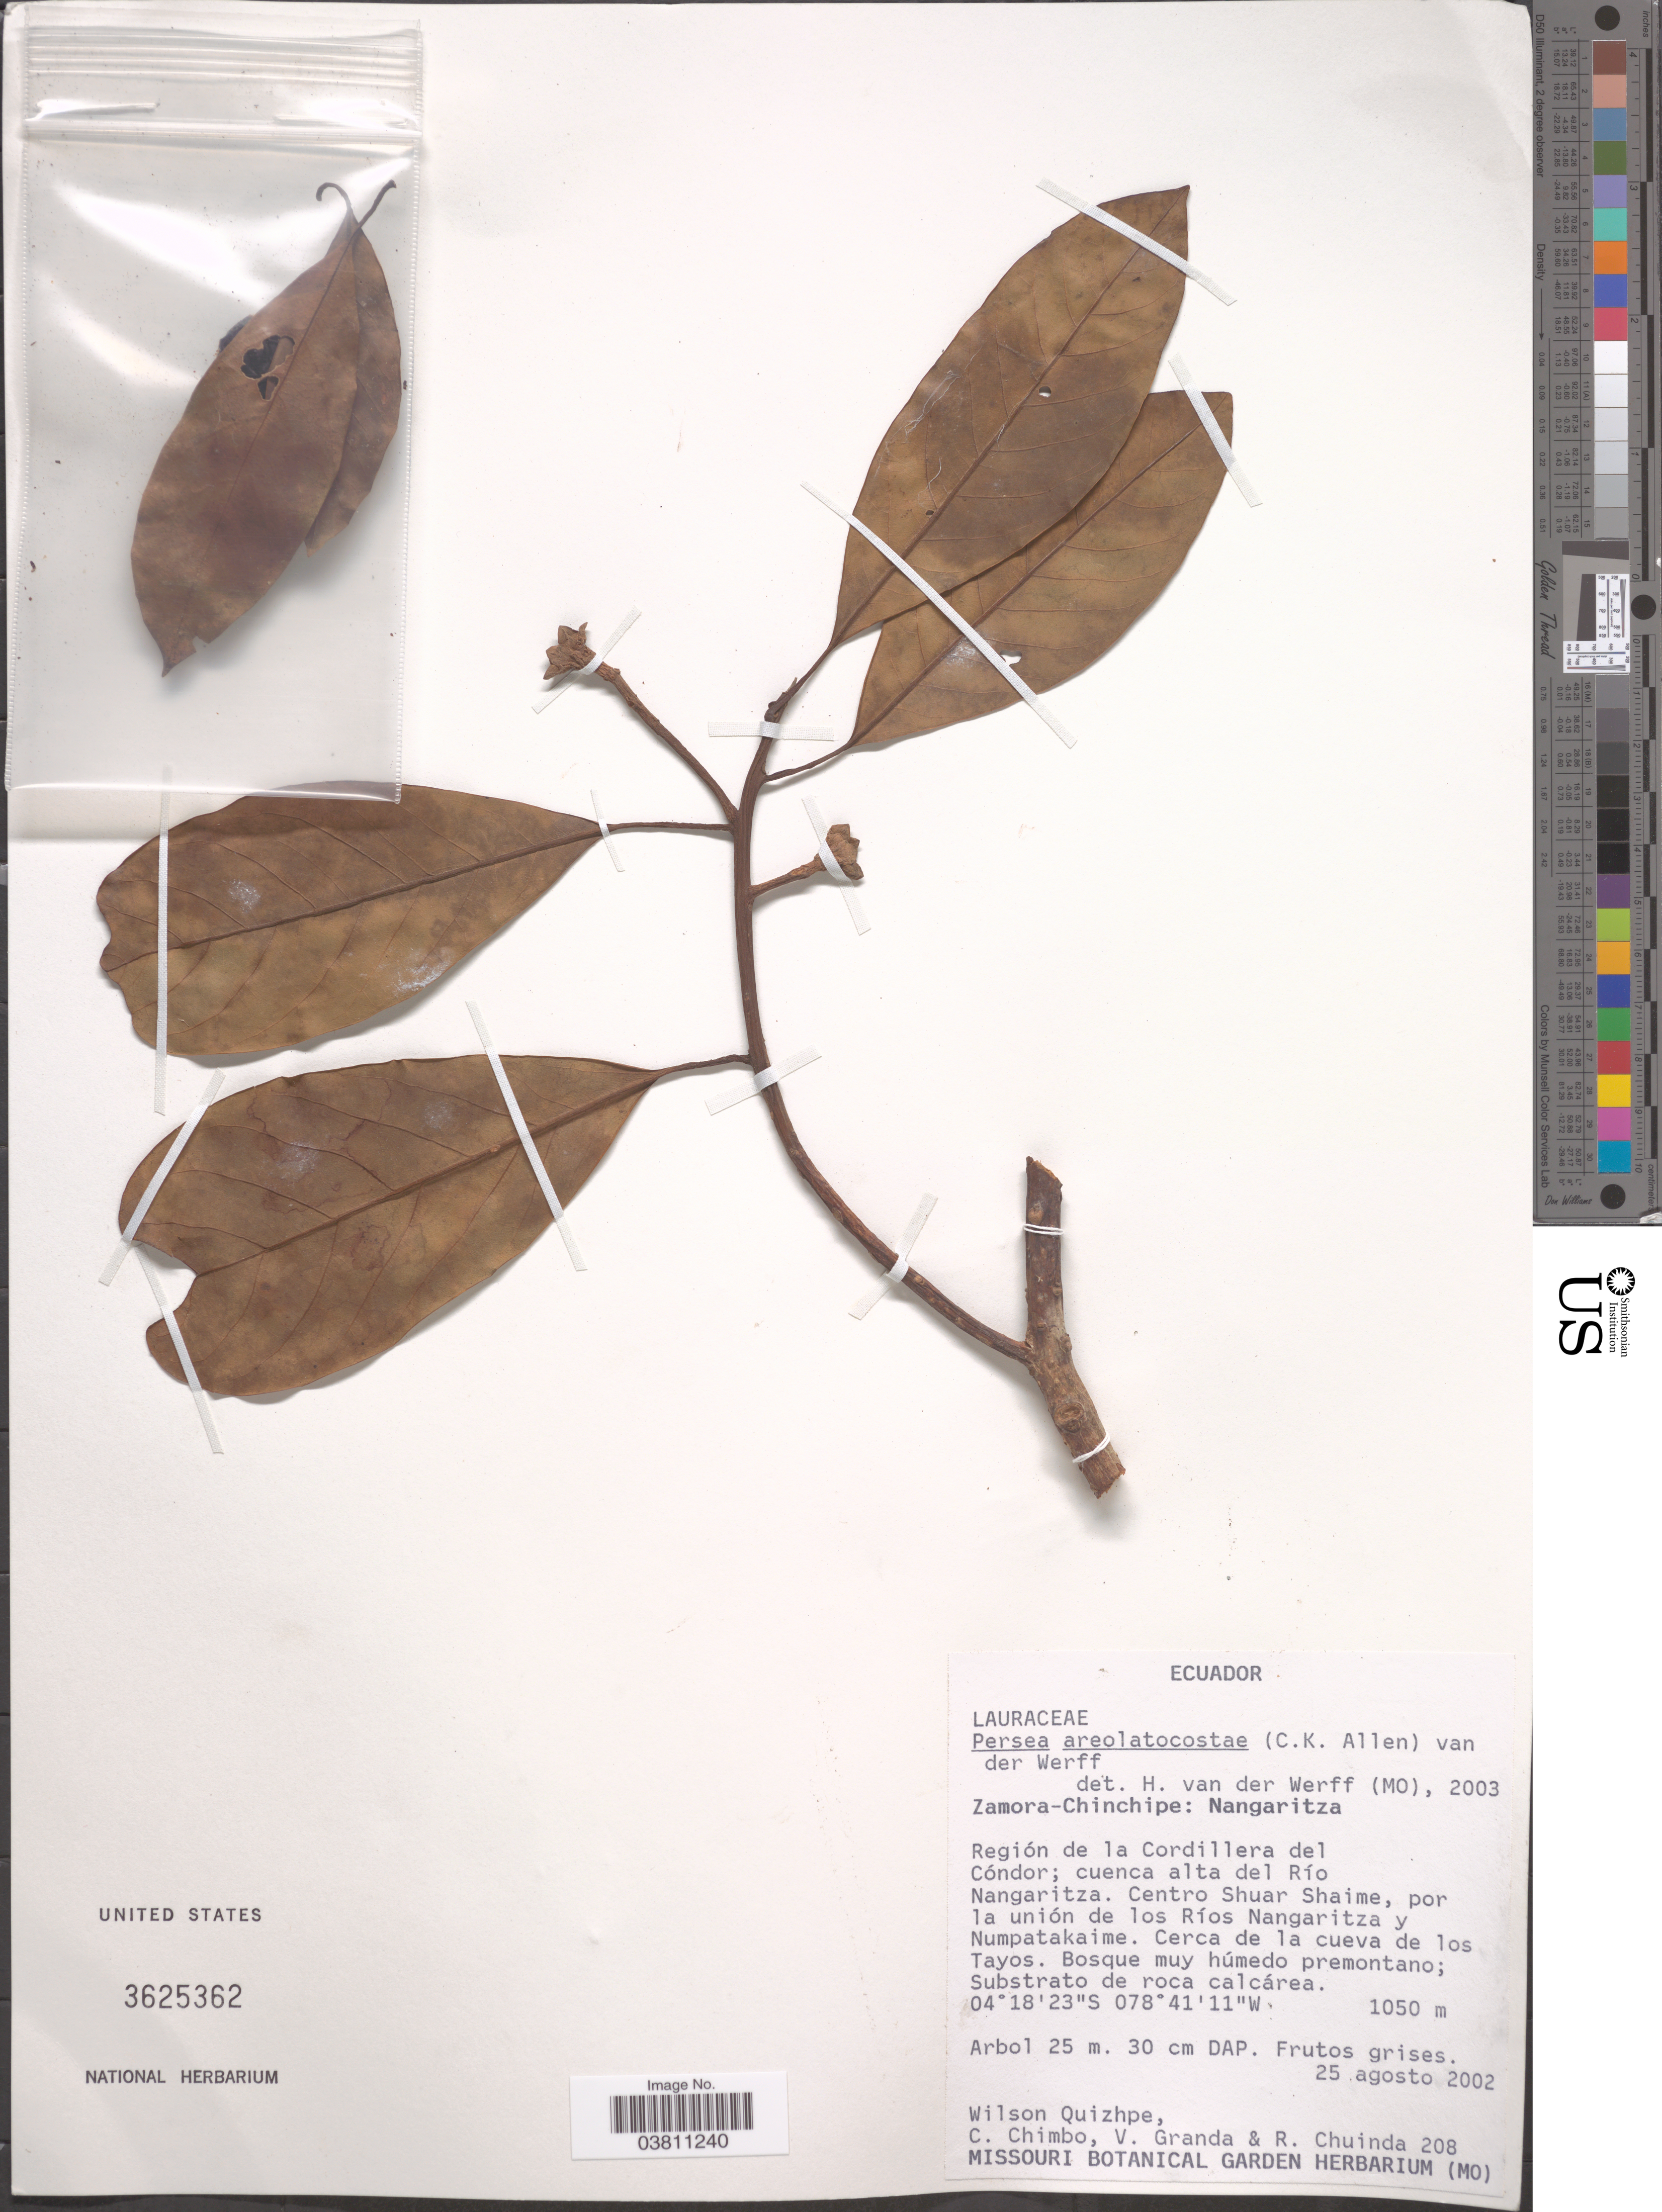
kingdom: Plantae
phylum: Tracheophyta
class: Magnoliopsida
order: Laurales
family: Lauraceae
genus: Persea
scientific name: Persea areolatocostae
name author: (C.K. Allen) van der Werff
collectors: W. Quizhpe, C. Chimbo, V. Granda & R. Chuinda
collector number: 208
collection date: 2002-08-25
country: Ecuador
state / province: Zamora-Chinchipe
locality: Nangaritza. Región de la Cordillera del Cóndor; cuenca alta del Río Nangaritza. Centro Shuar Shaime, por la unión de los Ríos Nangaritza y Numpatakaime. Cerca de la cueva de los Tayos.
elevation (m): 1050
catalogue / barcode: US 3625362